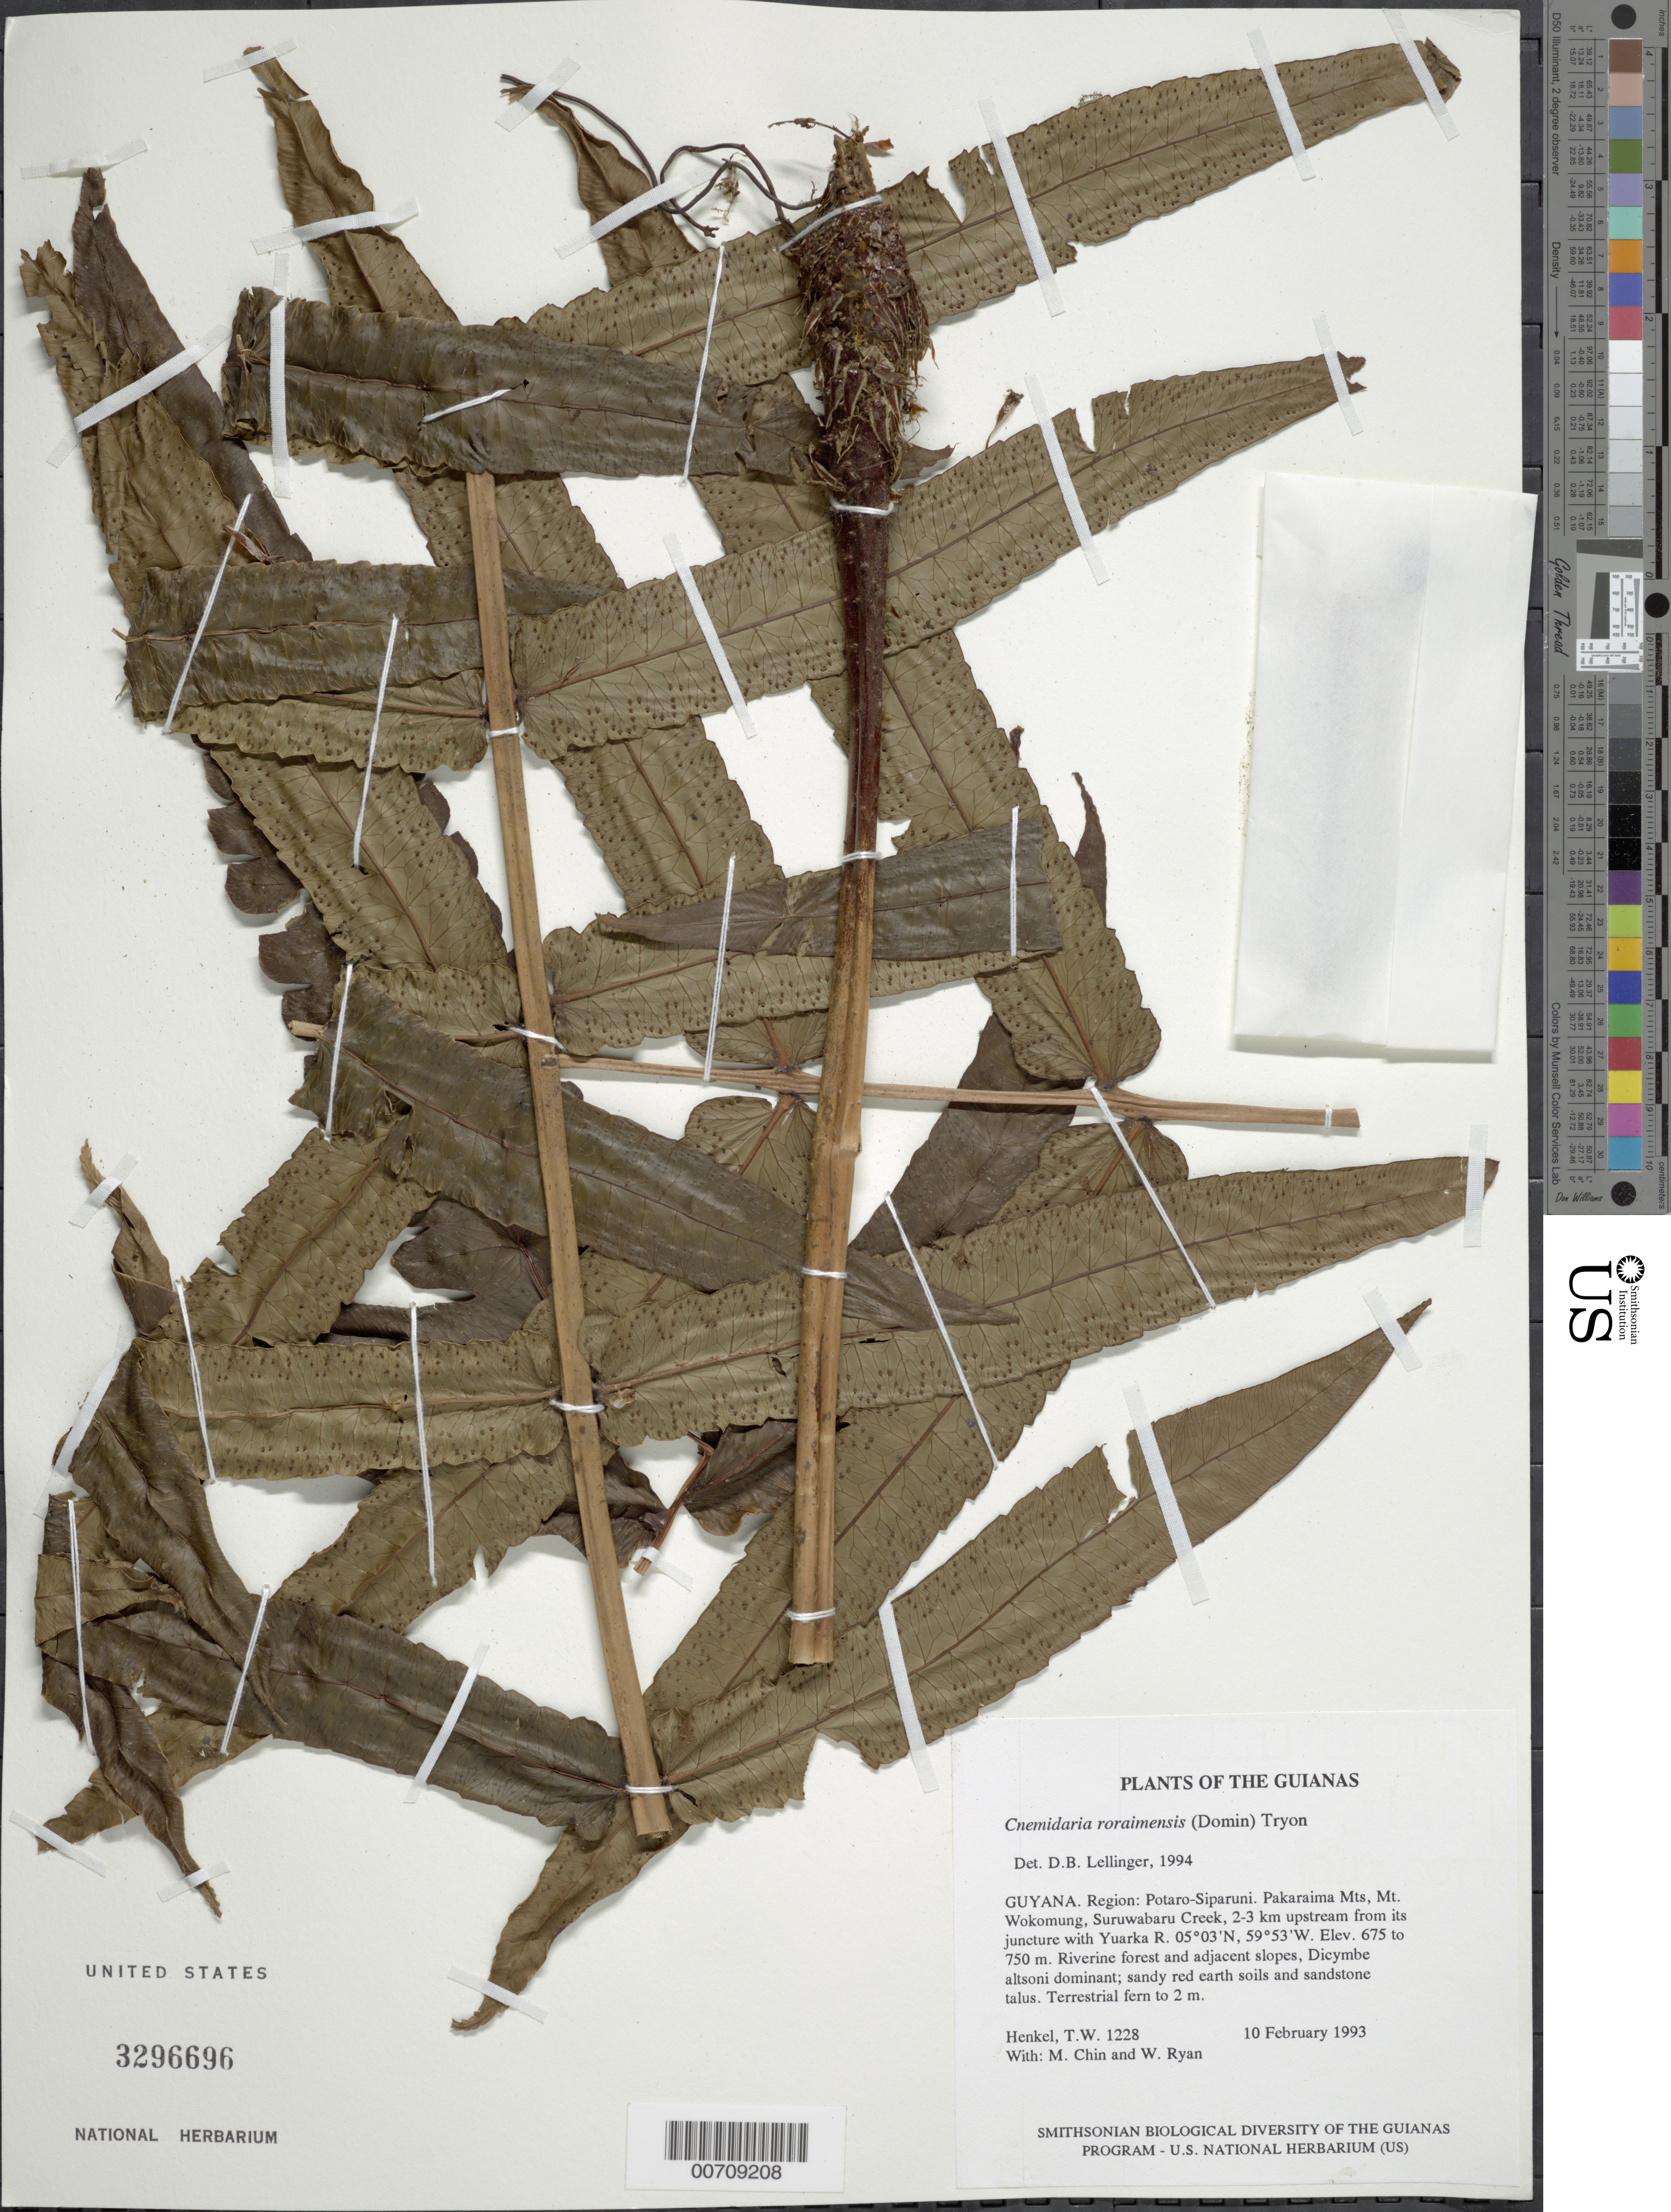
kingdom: Plantae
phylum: Tracheophyta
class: Polypodiopsida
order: Cyatheales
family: Cyatheaceae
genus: Cyathea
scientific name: Cyathea roraimensis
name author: (Domin) Domin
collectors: T. Henkel, M. Chin & W. Ryan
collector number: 1228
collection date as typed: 10 February 1993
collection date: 1993-02-10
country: Guyana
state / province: Potaro-Siparuni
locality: Pakaraima Mts, Mt. Wokomung, Suruwabaru Creek, 2-3 km upstream from juncture with Yuarka R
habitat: Riverine forest and adjacent slopes, Dicymbe altsoni dominant; sandy red earth soils and sandstone talus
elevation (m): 675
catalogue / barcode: US 3296696